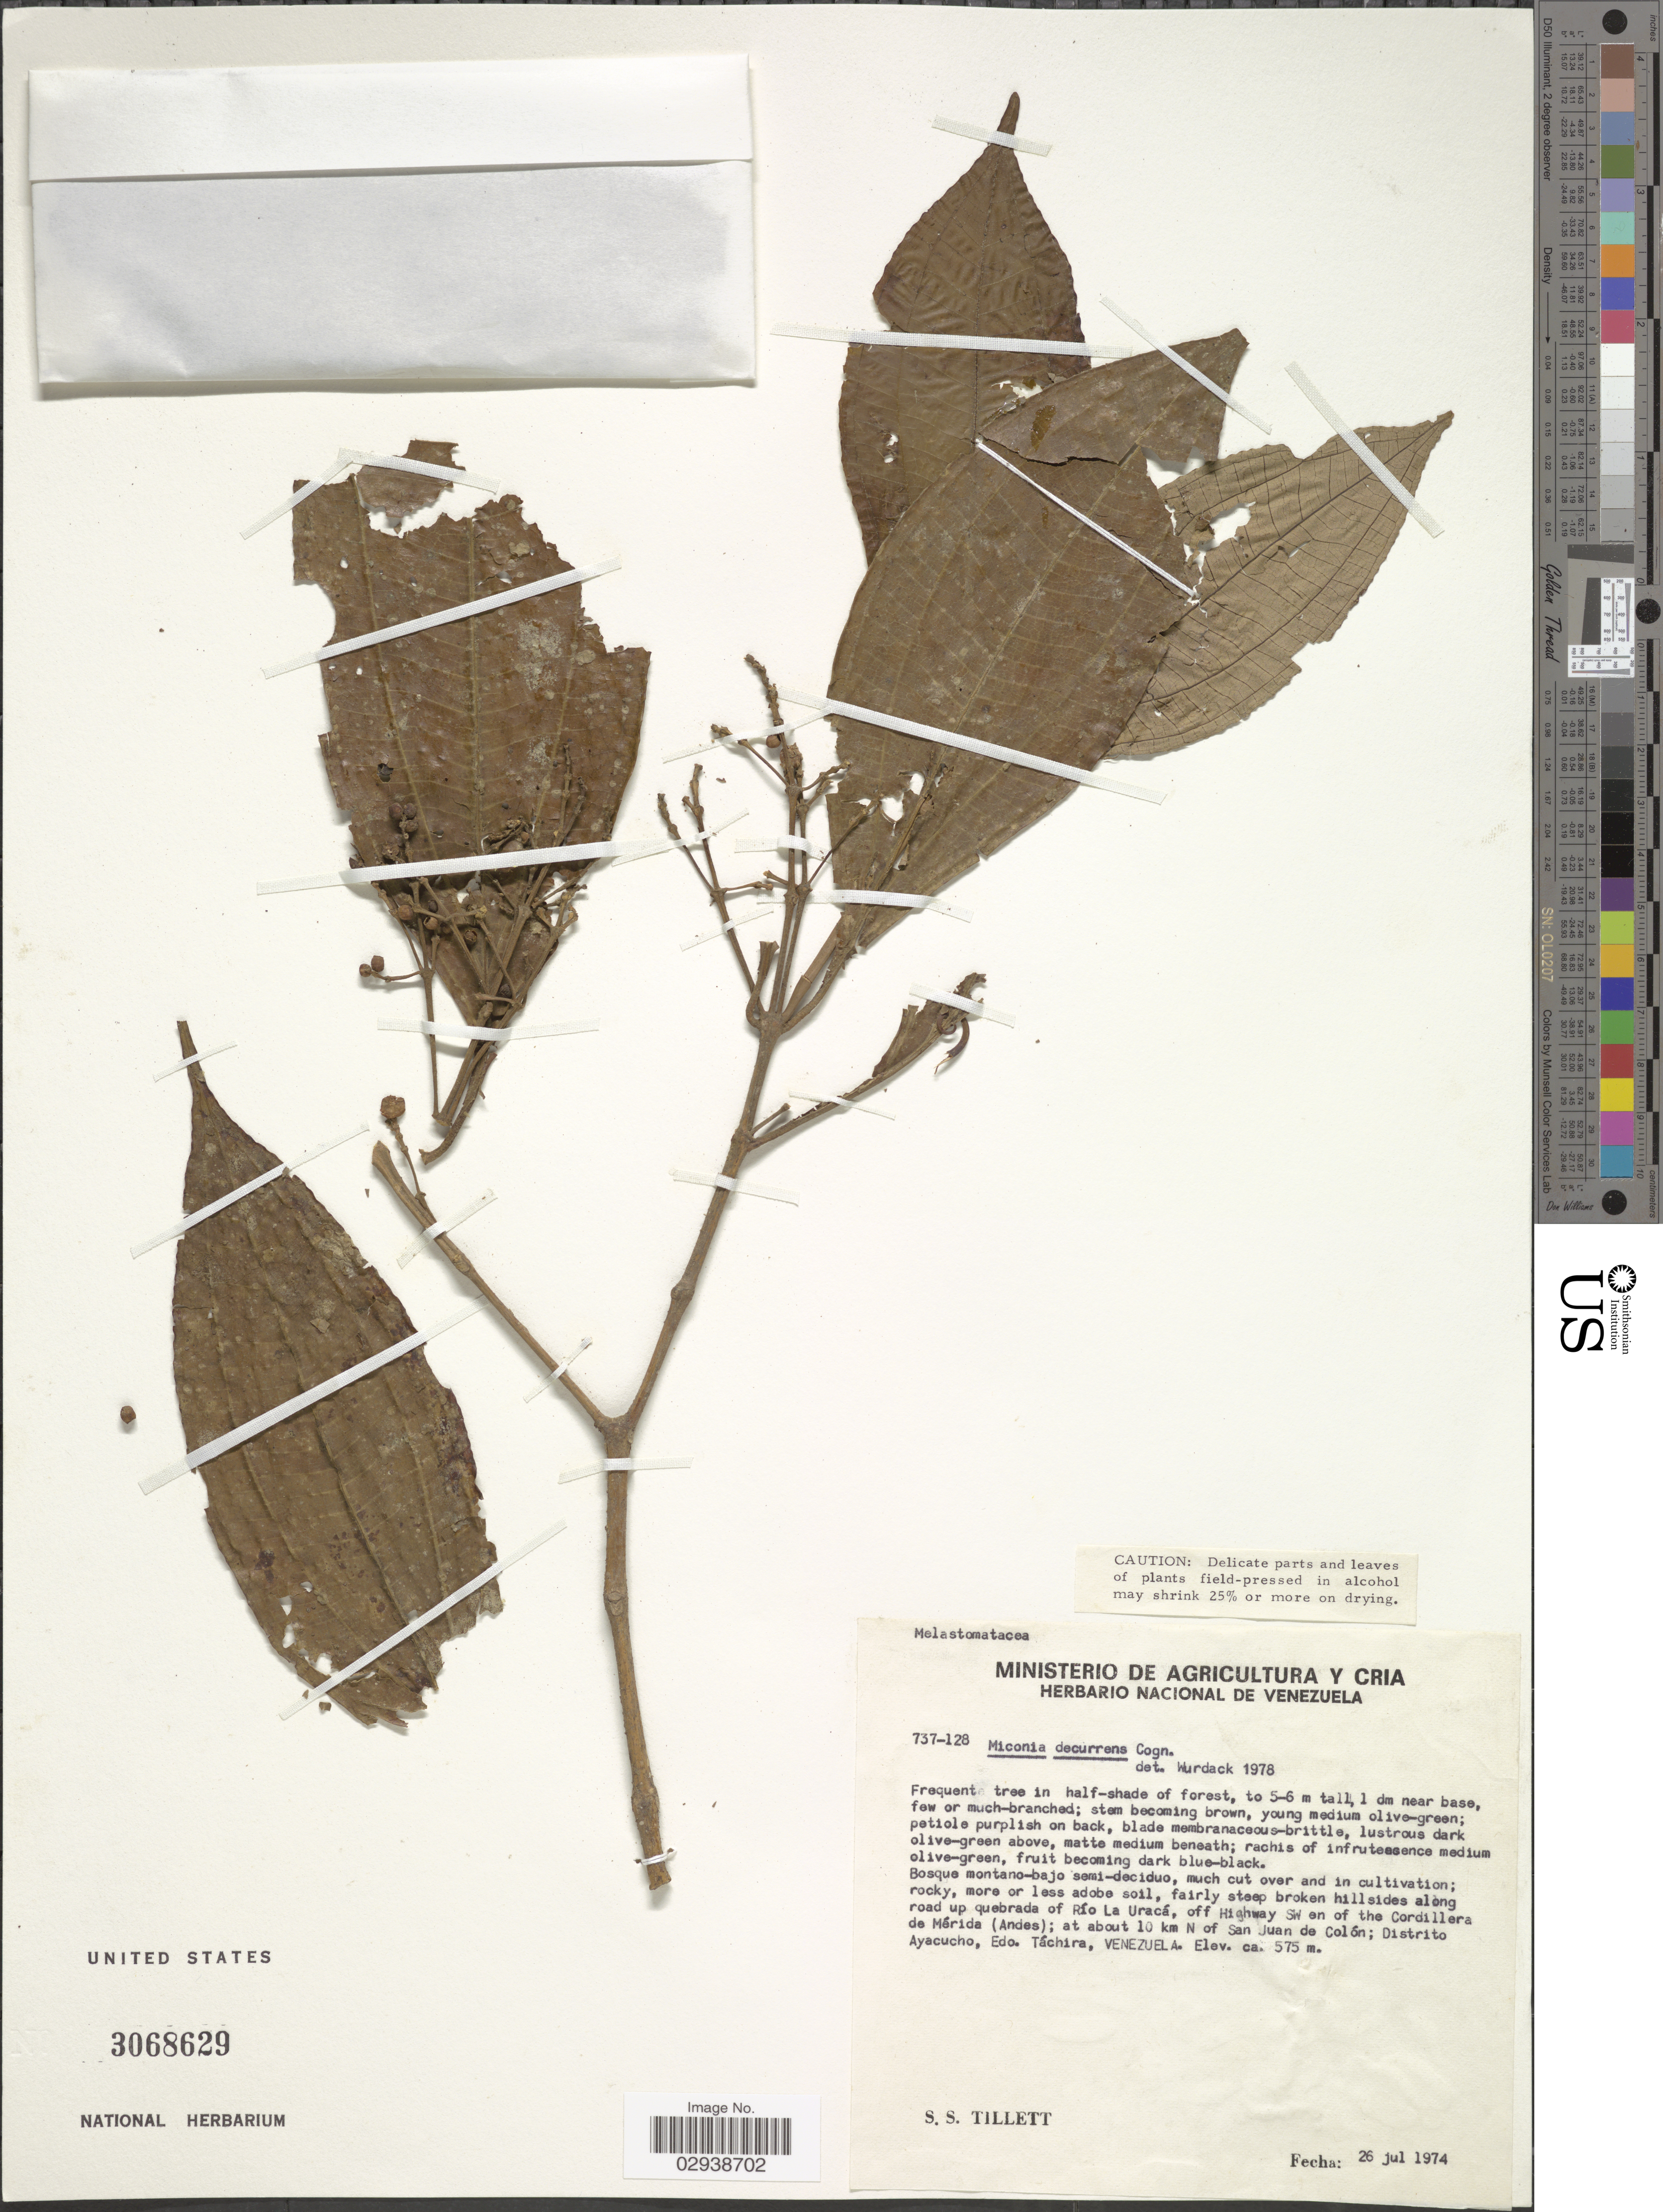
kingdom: Plantae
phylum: Tracheophyta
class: Magnoliopsida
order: Myrtales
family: Melastomataceae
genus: Miconia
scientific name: Miconia decurrens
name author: Cogn.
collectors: S. S. Tillett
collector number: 737-128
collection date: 1974-07-26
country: Venezuela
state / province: Tachira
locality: Fairly steep broken hillsides along road up quebrada of Río La Uracá, off Highway SW en of the Cordillera de Mérida (Andes); at about 10 km N of San Juan de Colón; Distrito Ayacucho, Edo. Táchira.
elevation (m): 575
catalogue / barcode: US 3068629